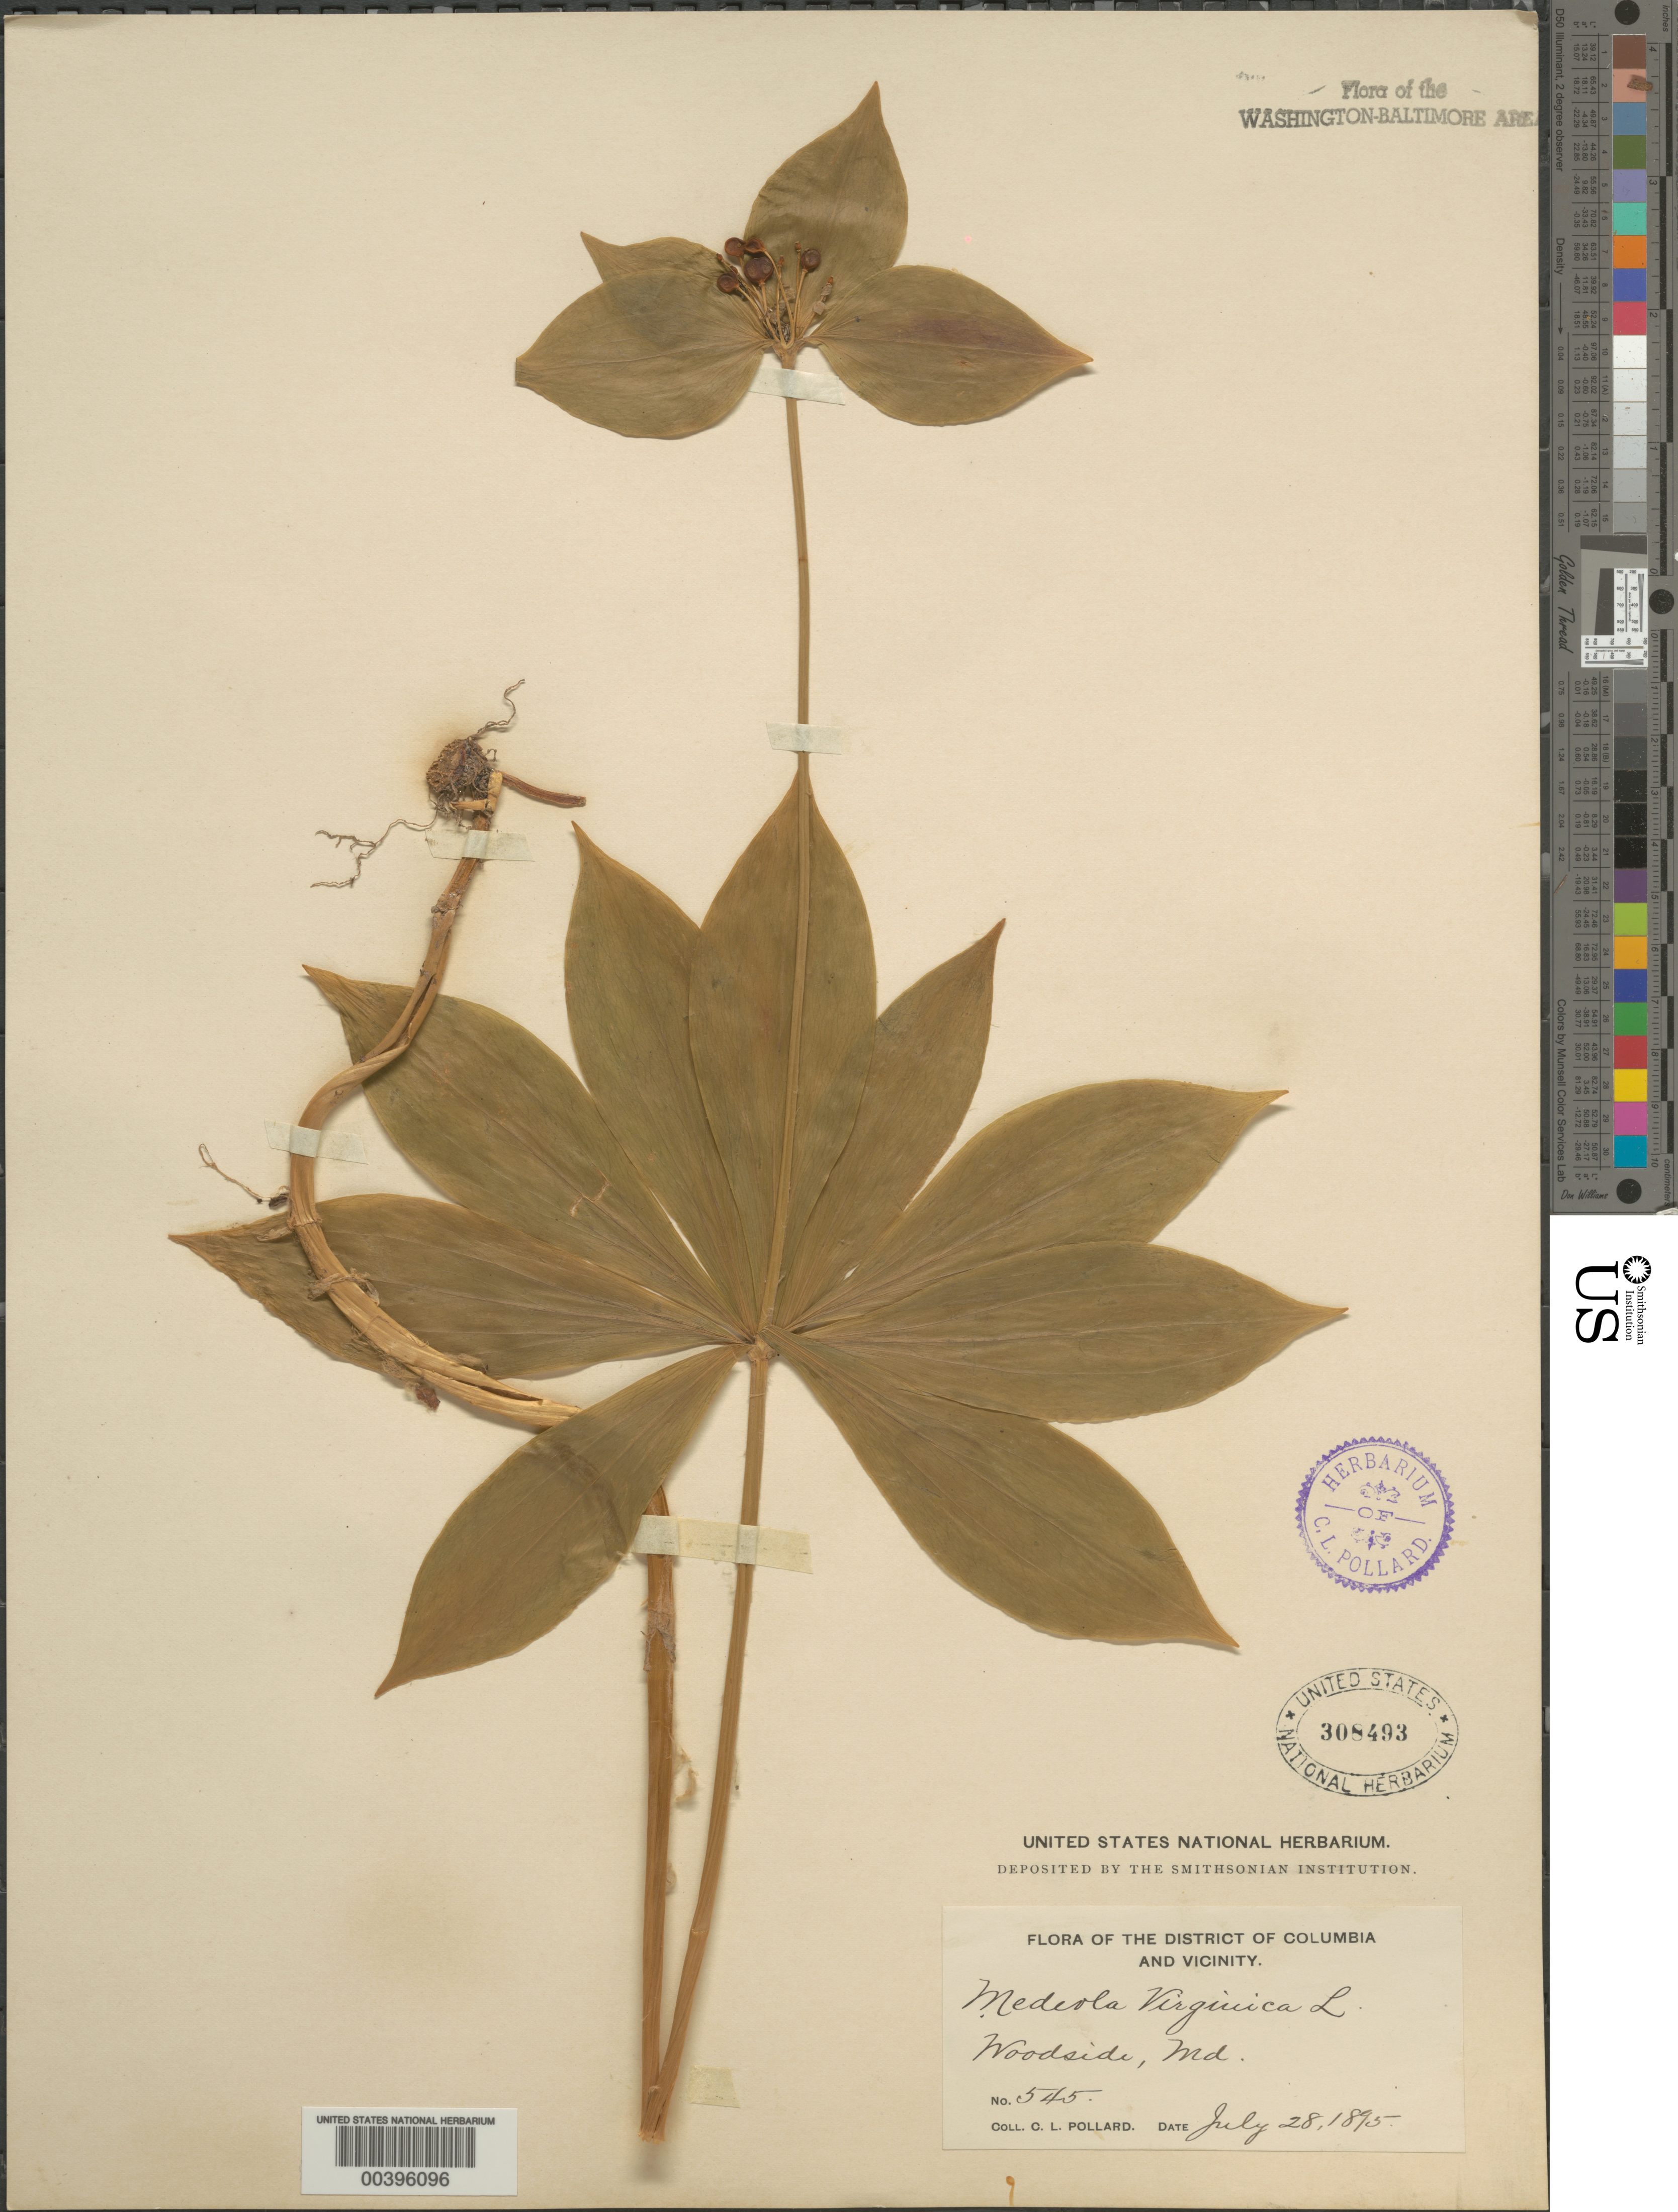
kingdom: Plantae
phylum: Tracheophyta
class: Liliopsida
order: Liliales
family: Liliaceae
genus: Medeola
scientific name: Medeola virginiana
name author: (L.) Desf.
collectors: C. L. Pollard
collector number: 545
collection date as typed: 28 Jul 1895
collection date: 1895-07-28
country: United States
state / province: Maryland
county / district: Montgomery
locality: Woodside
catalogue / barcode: US 308493